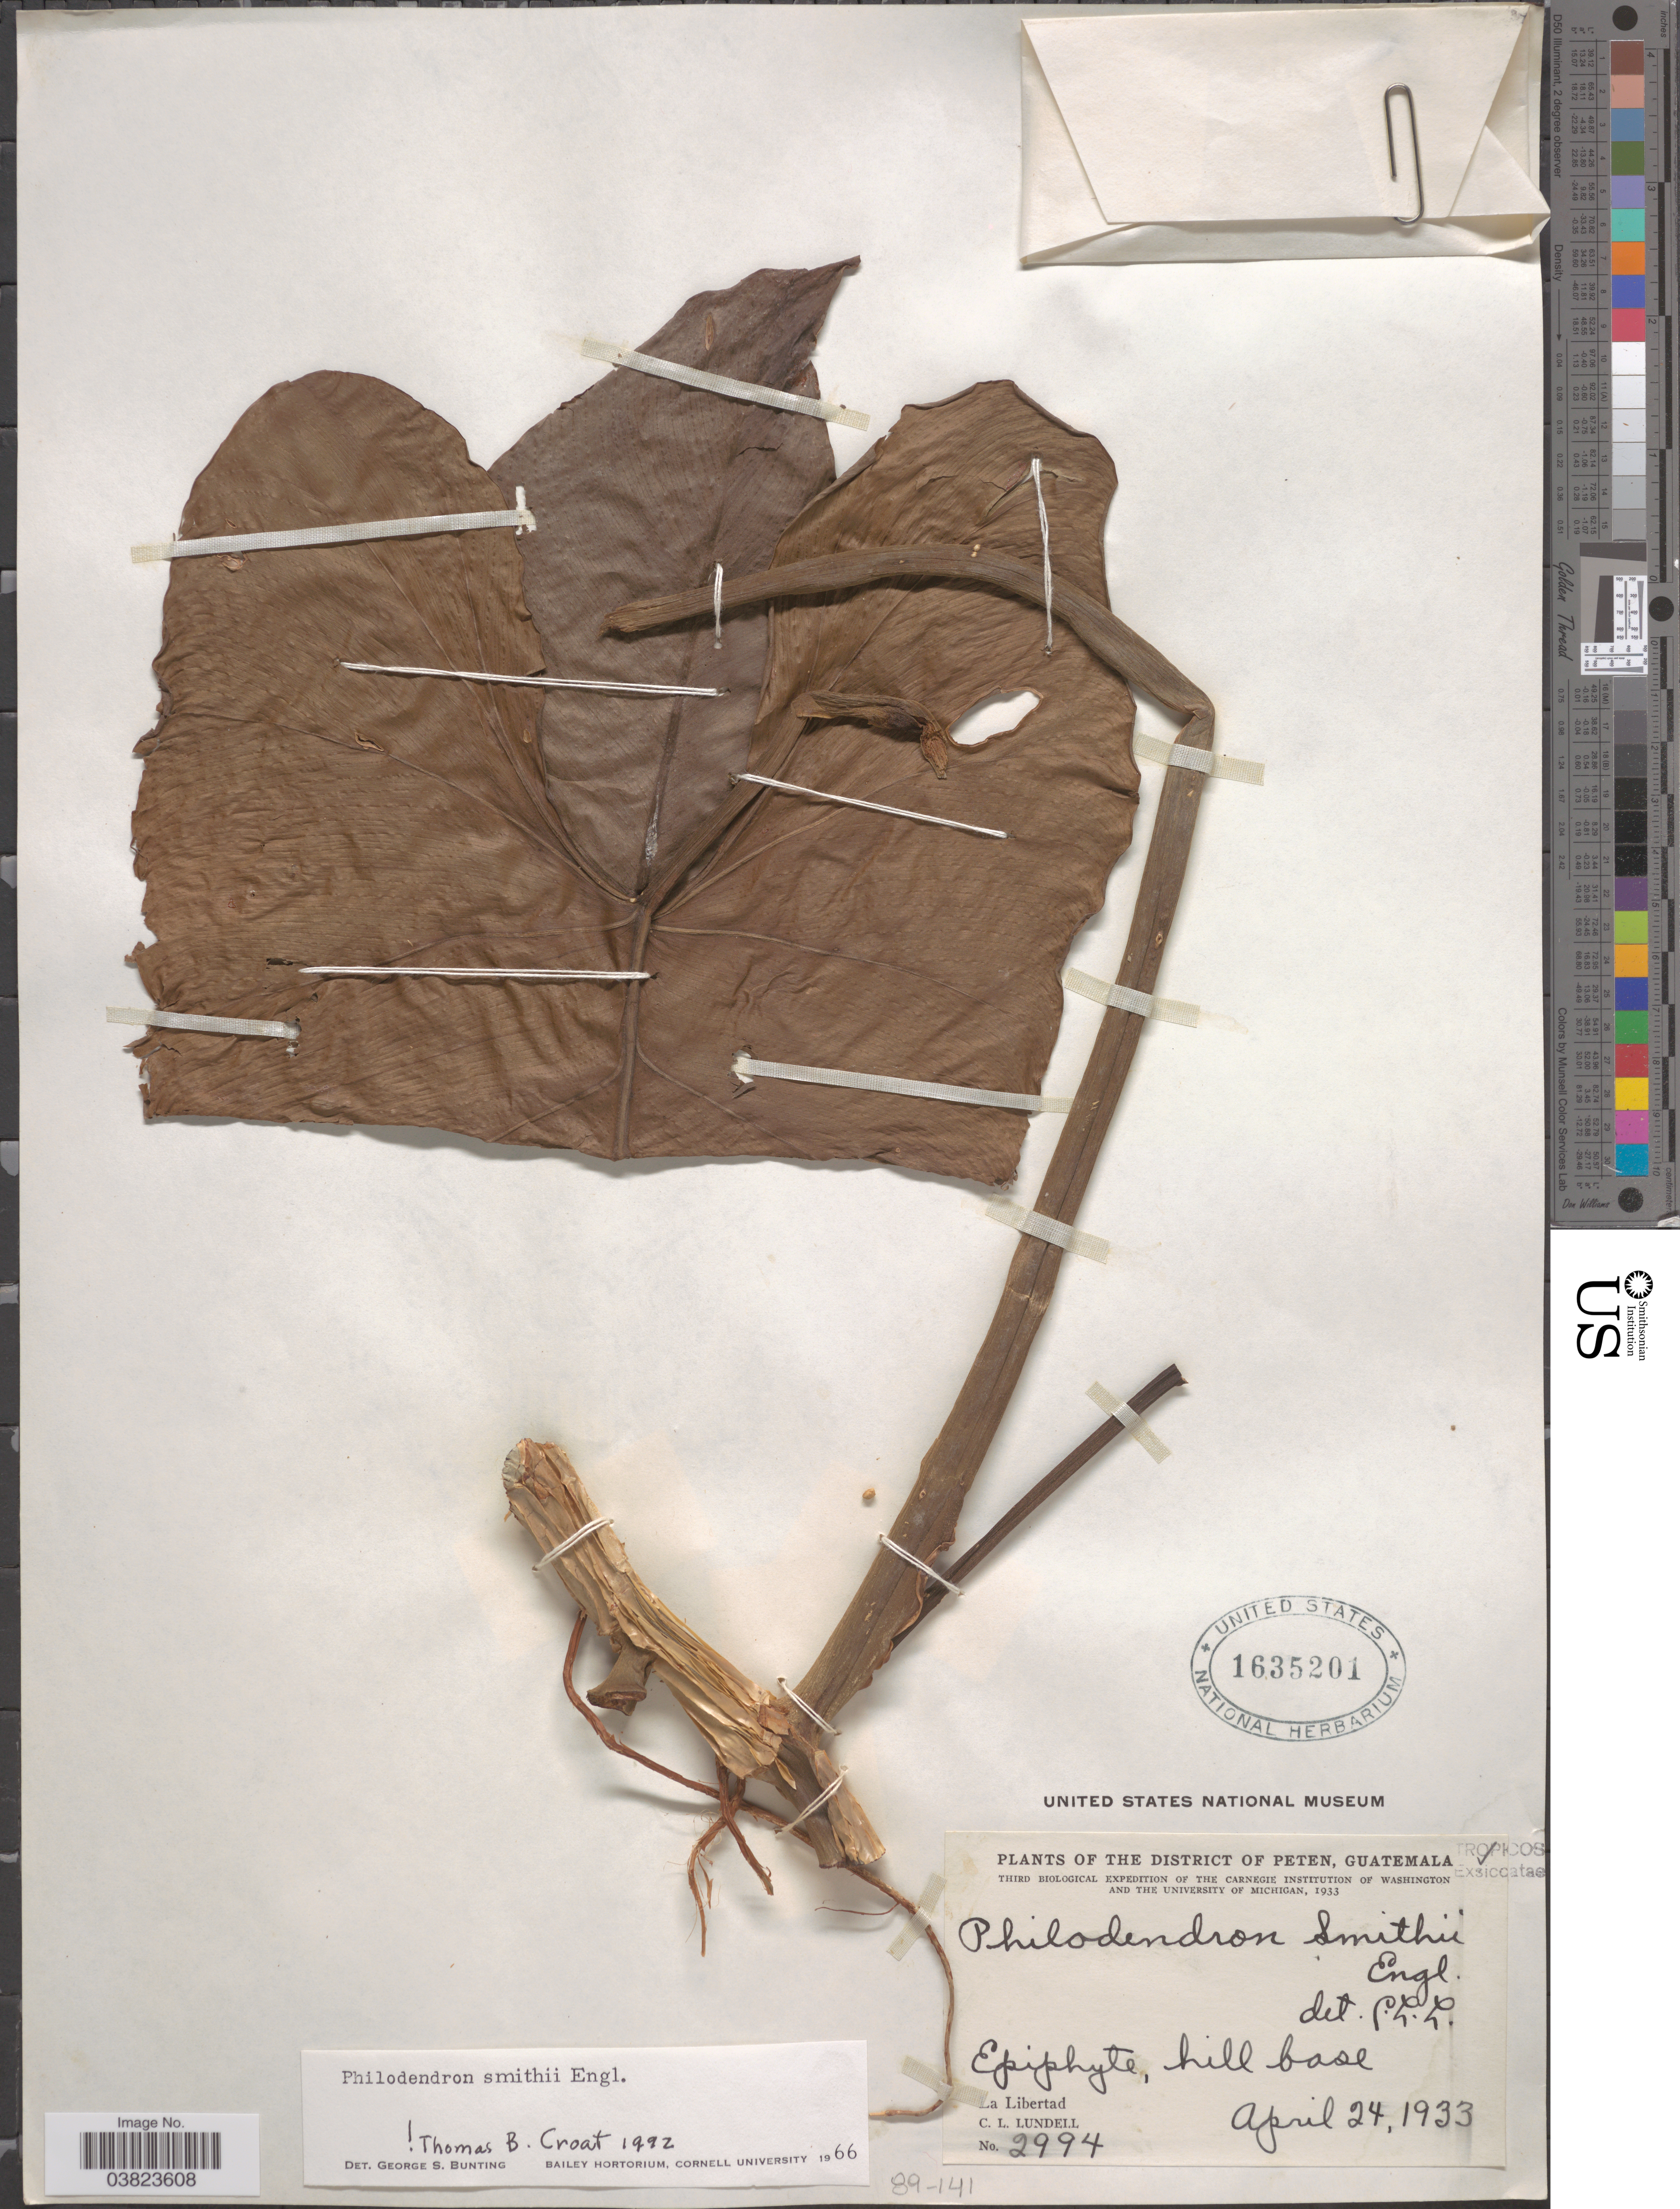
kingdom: Plantae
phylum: Tracheophyta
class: Liliopsida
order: Alismatales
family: Araceae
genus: Philodendron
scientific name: Philodendron smithii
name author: Engl.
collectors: C. L. Lundell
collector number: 2994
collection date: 1933-04-24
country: Guatemala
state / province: El Peten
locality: District of Peten. Epiphyte, hill base. La Libertad.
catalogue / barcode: US 1635201